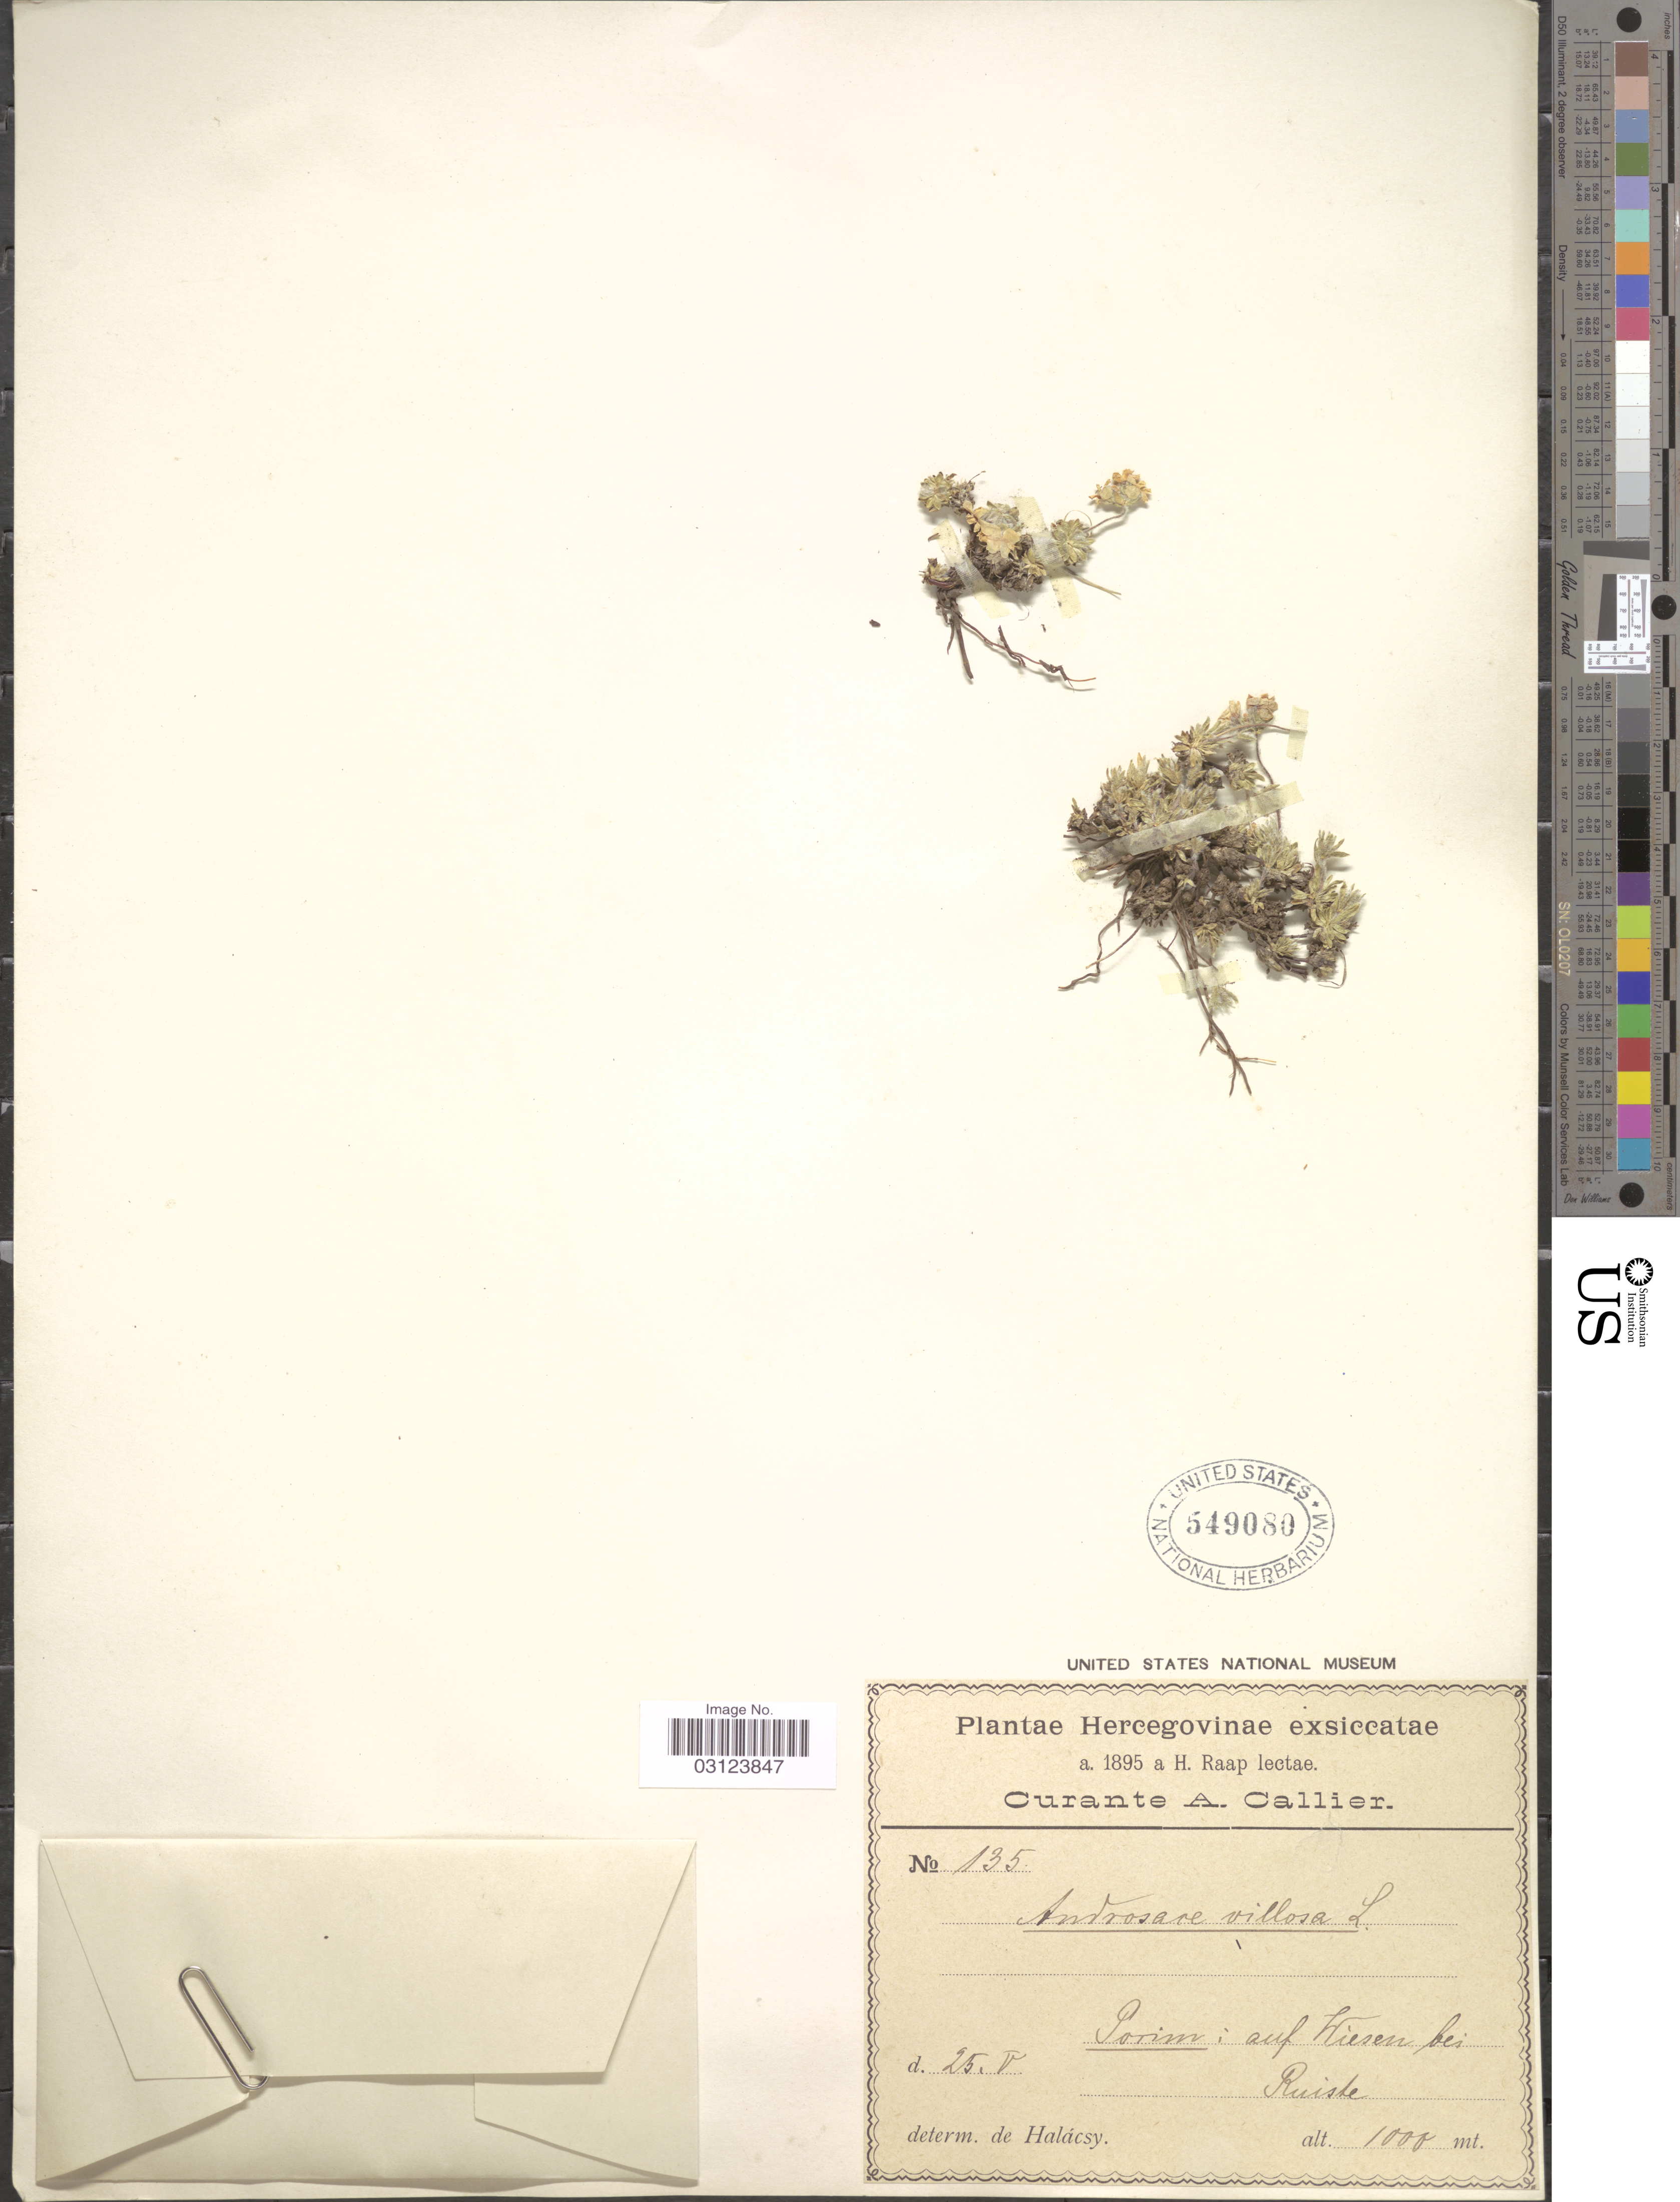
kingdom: Plantae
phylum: Tracheophyta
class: Magnoliopsida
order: Ericales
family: Primulaceae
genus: Androsace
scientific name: Androsace villosa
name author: L.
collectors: H. Raap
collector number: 135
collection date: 1895-05-25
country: Bosnia and Herzegovina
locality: Hercegovinae, Porim: auf Wiesen bei Ruiste.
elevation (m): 1000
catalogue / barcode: US 549080